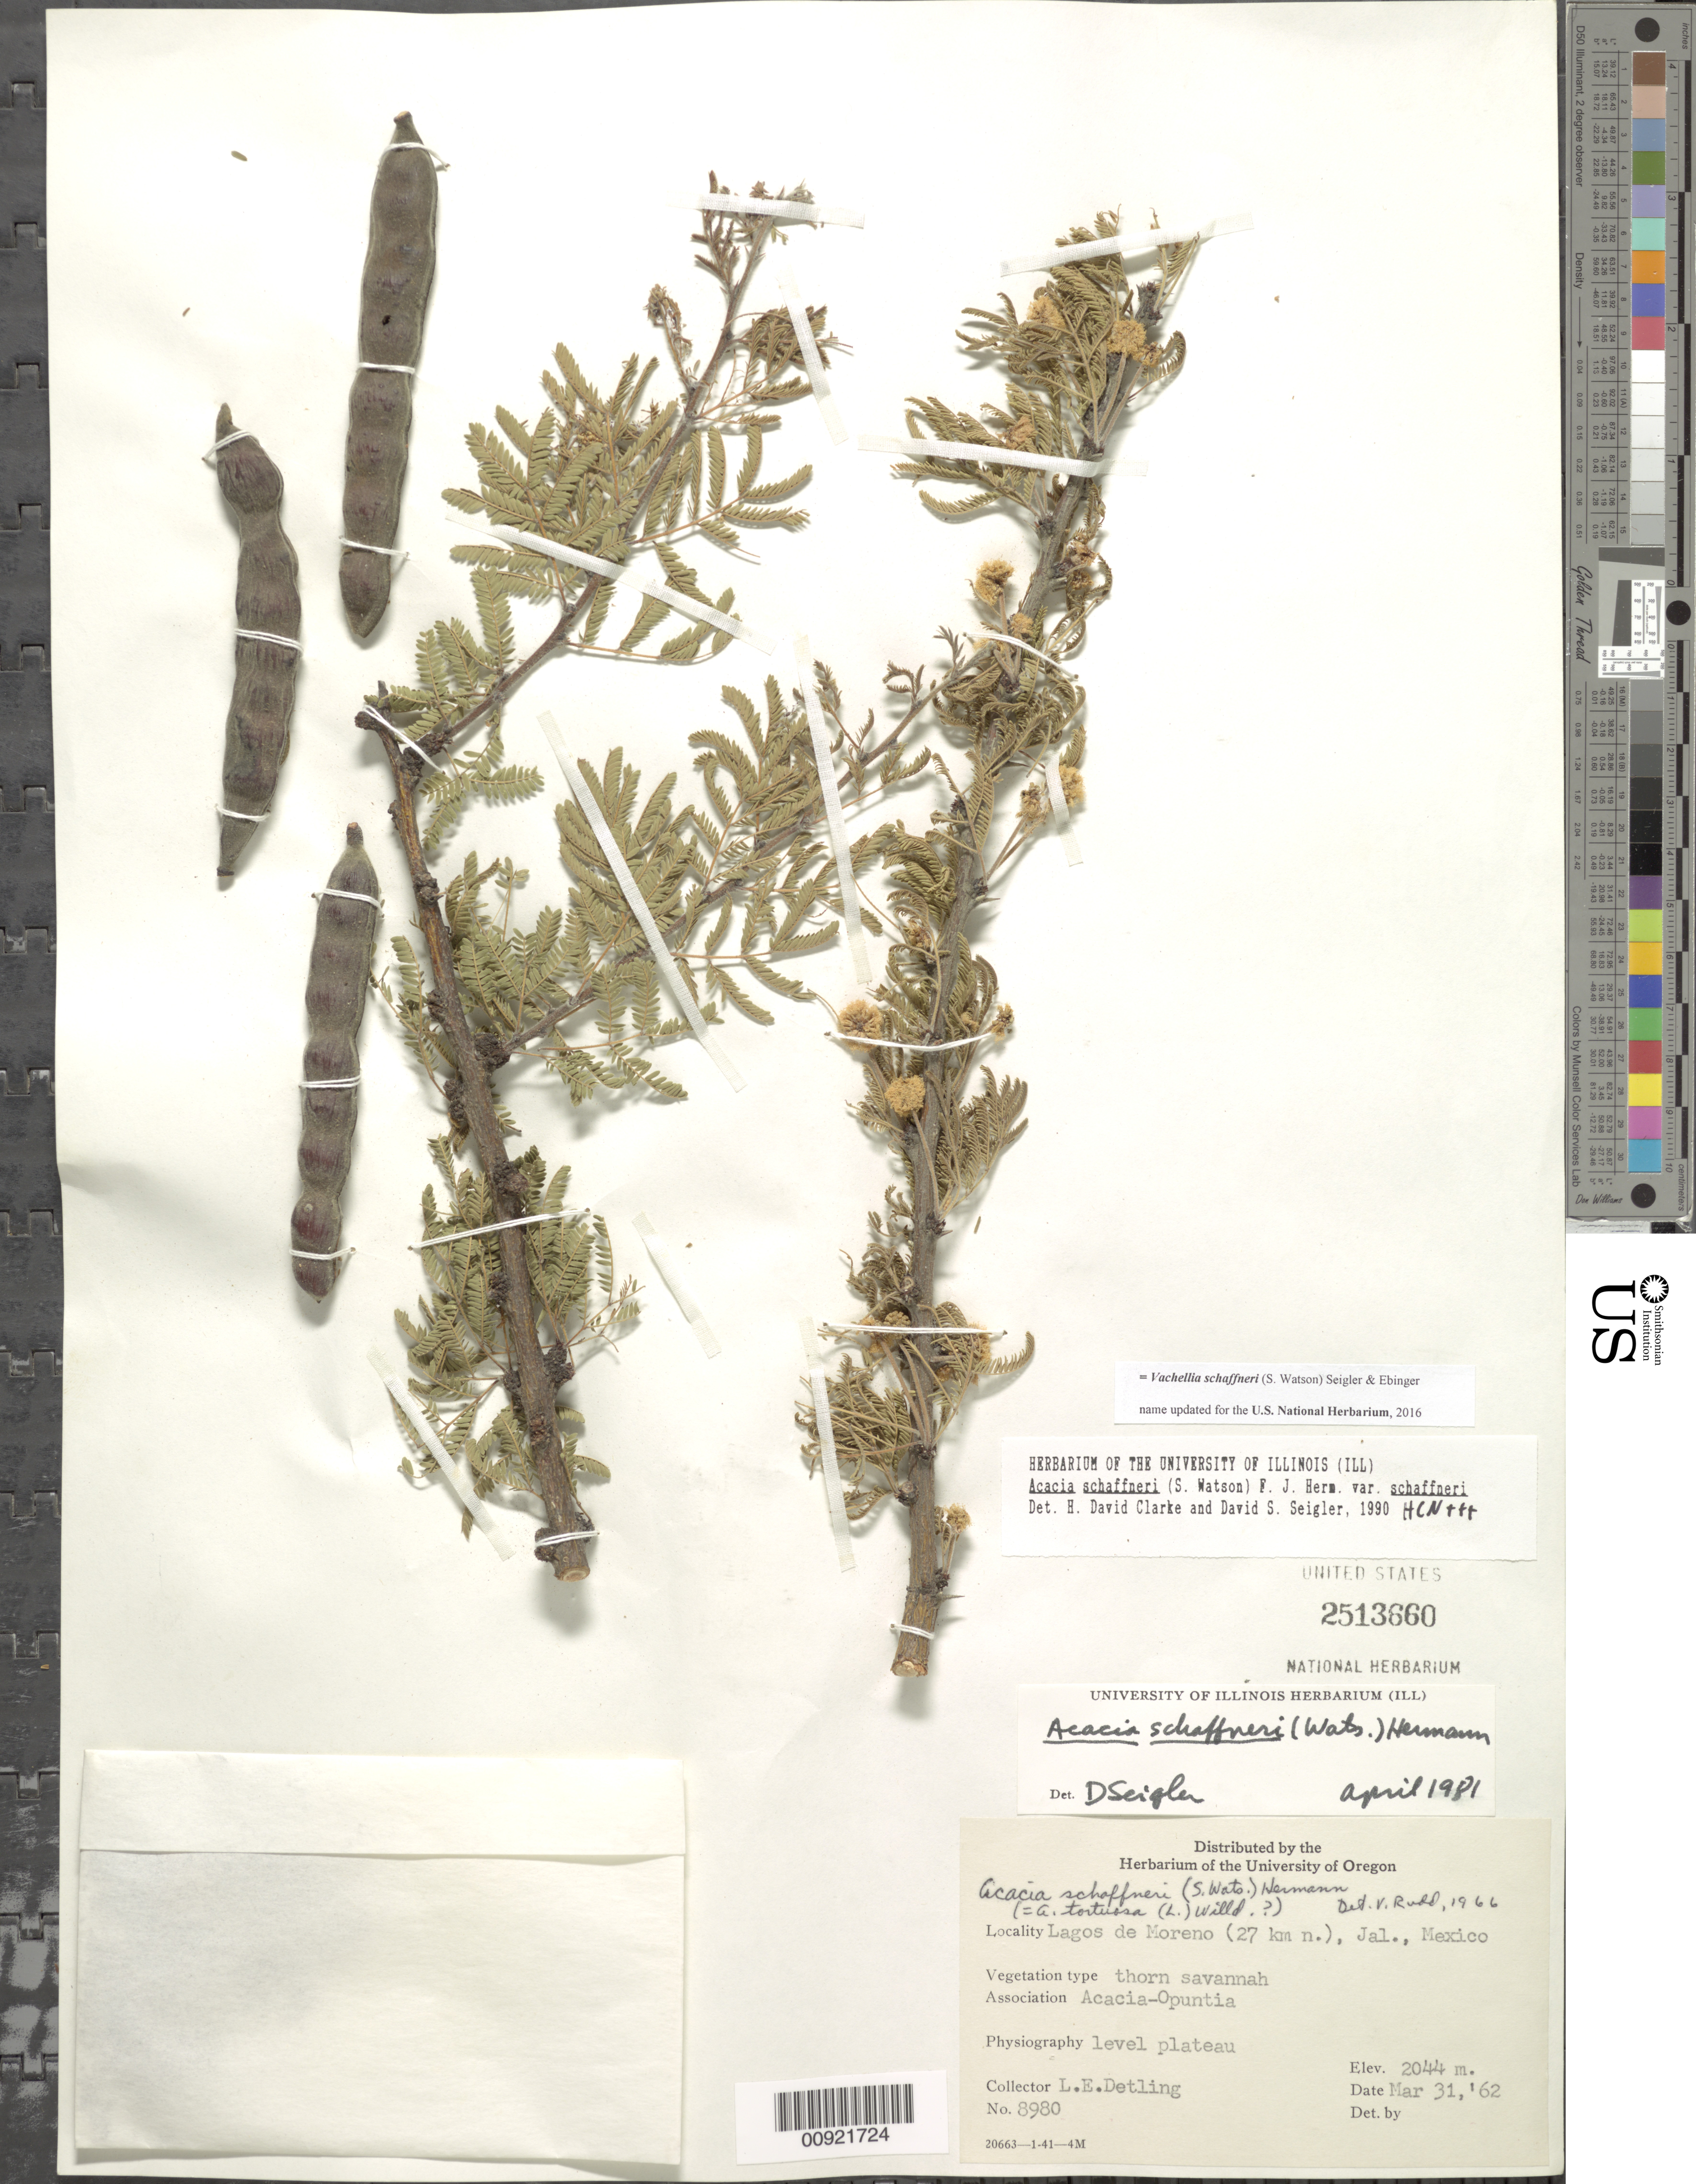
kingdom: Plantae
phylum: Tracheophyta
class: Magnoliopsida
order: Fabales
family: Fabaceae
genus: Vachellia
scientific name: Vachellia schaffneri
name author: (S. Watson) Seigler & Ebinger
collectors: L. E. Detling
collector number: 8980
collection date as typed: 31 Mar 1962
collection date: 1962-03-31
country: Mexico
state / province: Jalisco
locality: Lagos de Moreno (27 km N), Jalisco.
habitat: Thorn savannah. Association Acacia-Opuntia. Physiography level plateau.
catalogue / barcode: US 2513660